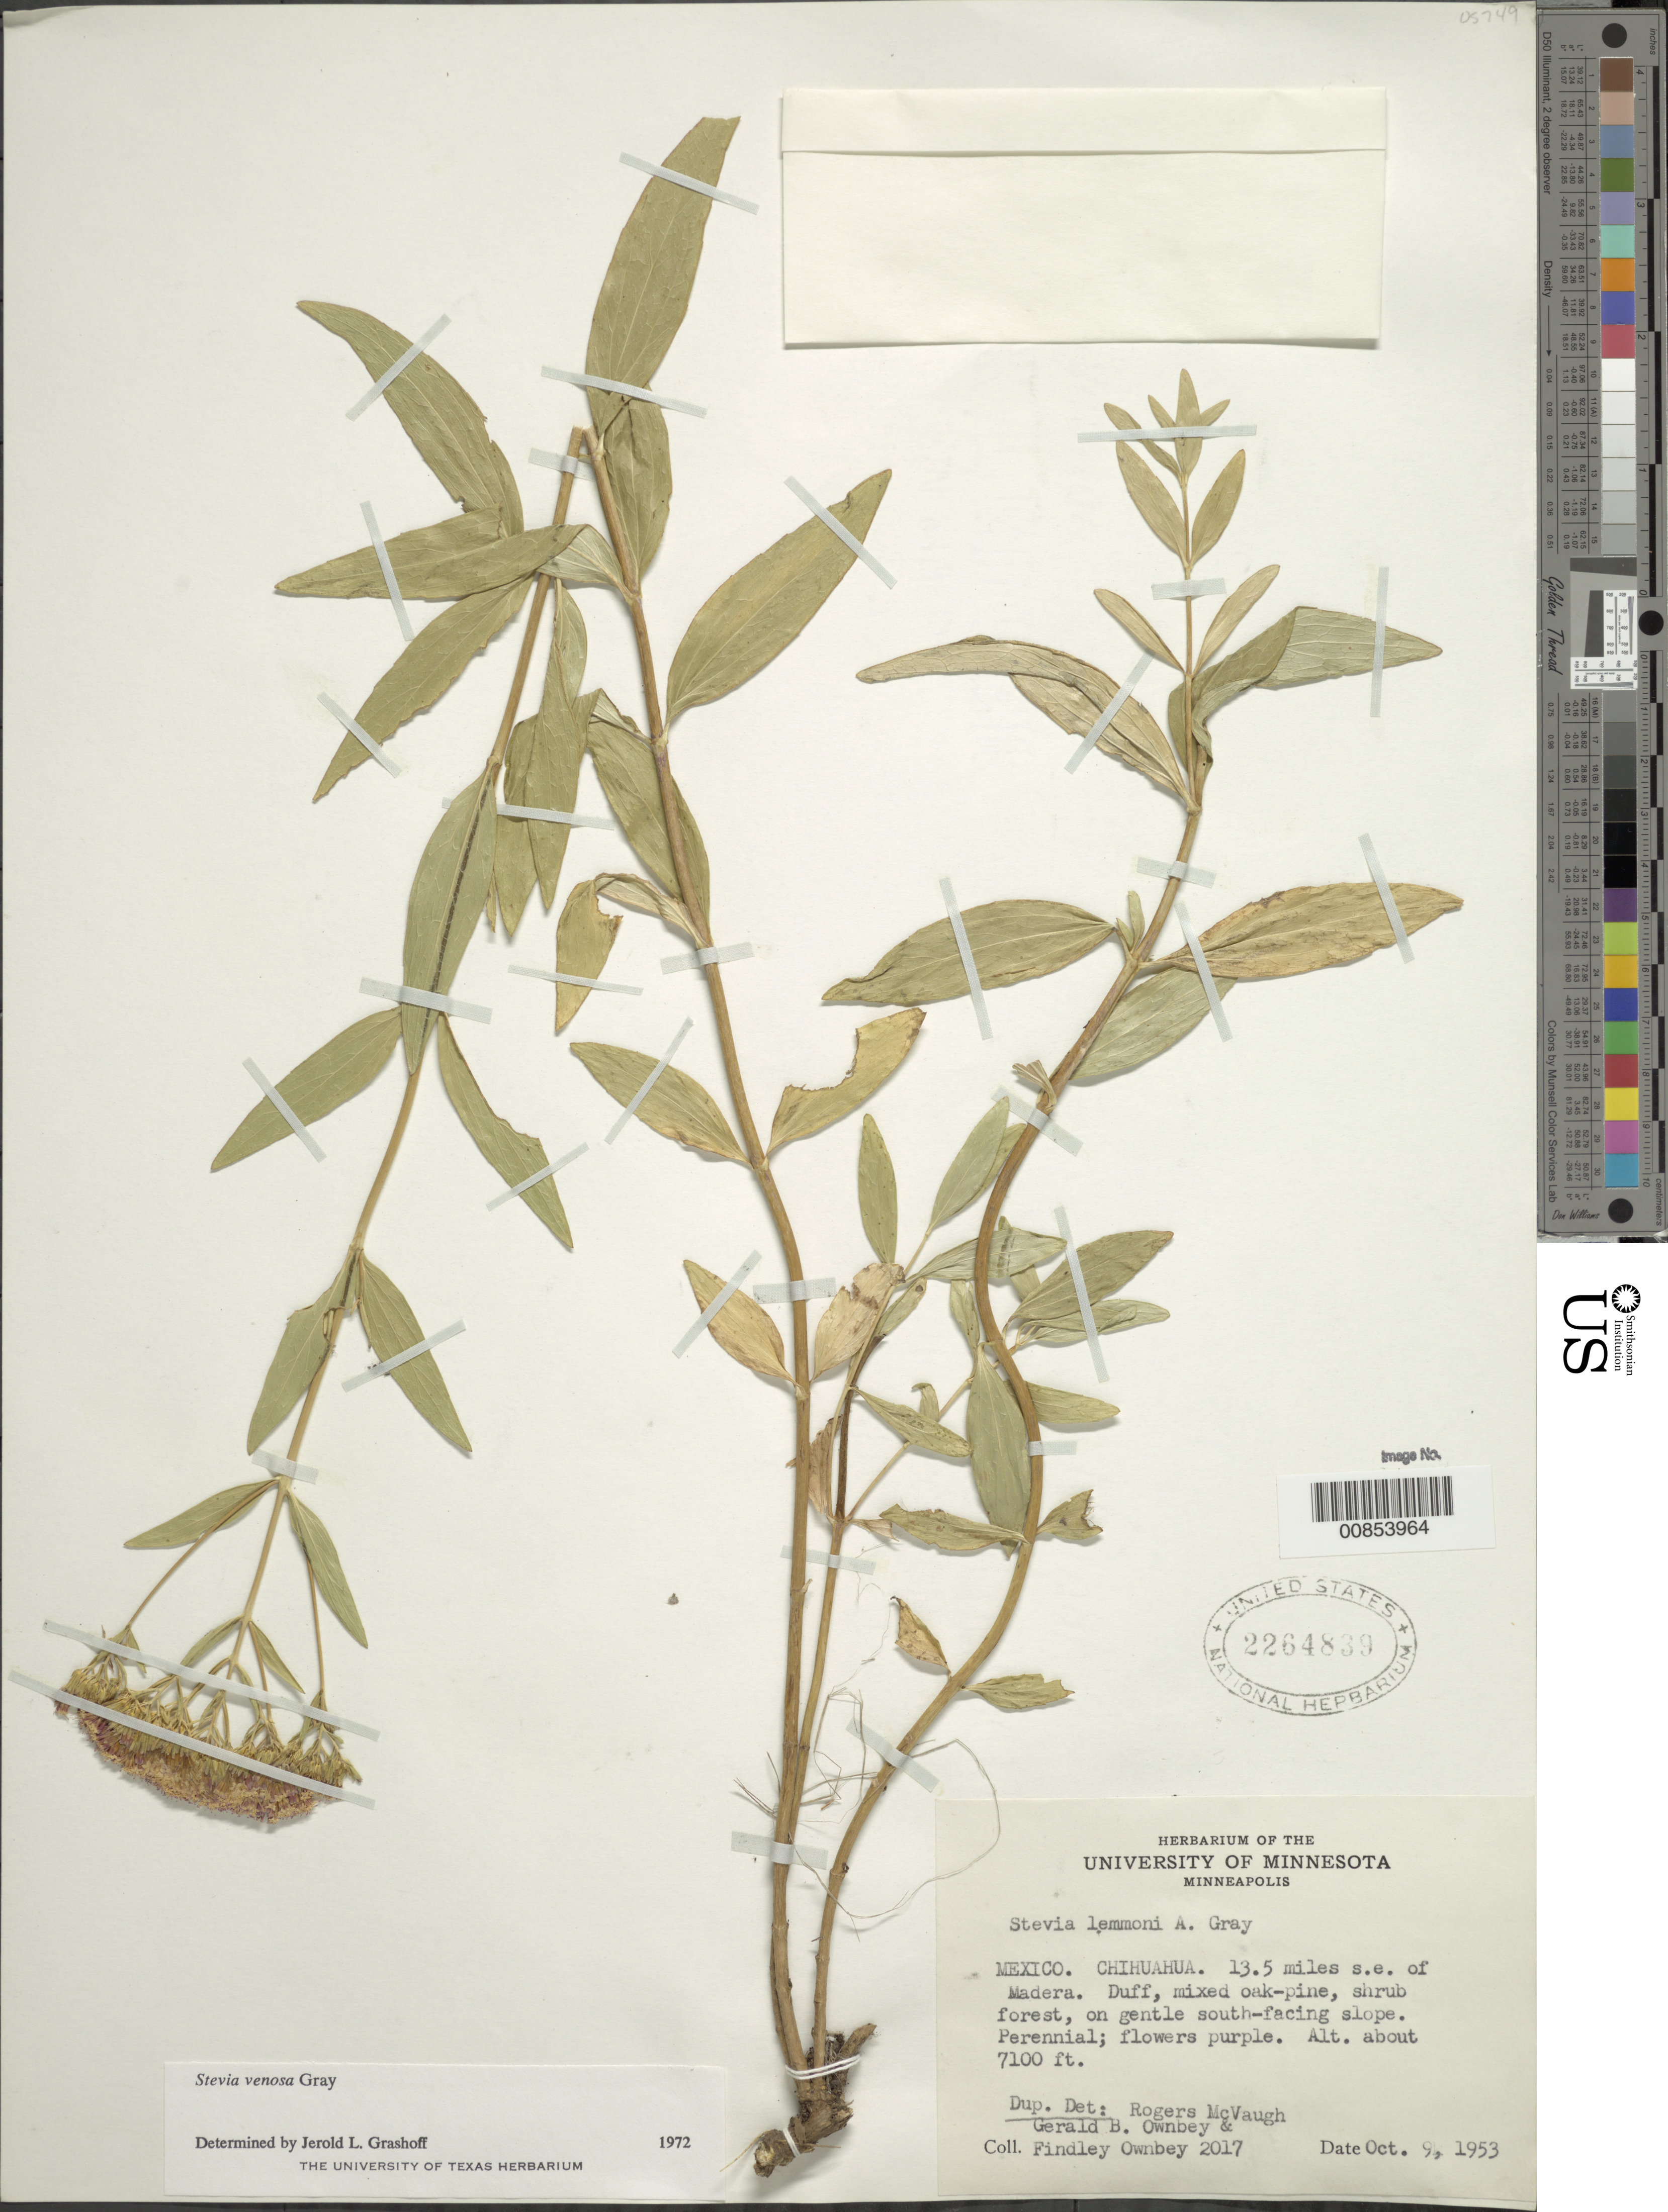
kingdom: Plantae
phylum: Tracheophyta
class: Magnoliopsida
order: Asterales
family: Asteraceae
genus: Stevia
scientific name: Stevia venosa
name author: A. Gray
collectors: G. B. Ownbey & F. Ownbey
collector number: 2017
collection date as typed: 09 Oct 1953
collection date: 1953-10-09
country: Mexico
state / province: Chihuahua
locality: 13.5 miles SE of Madera.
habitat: Duff, mixed oak-pine, shrub forest, on gentle south-facing slope.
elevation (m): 2164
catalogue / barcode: US 2264839